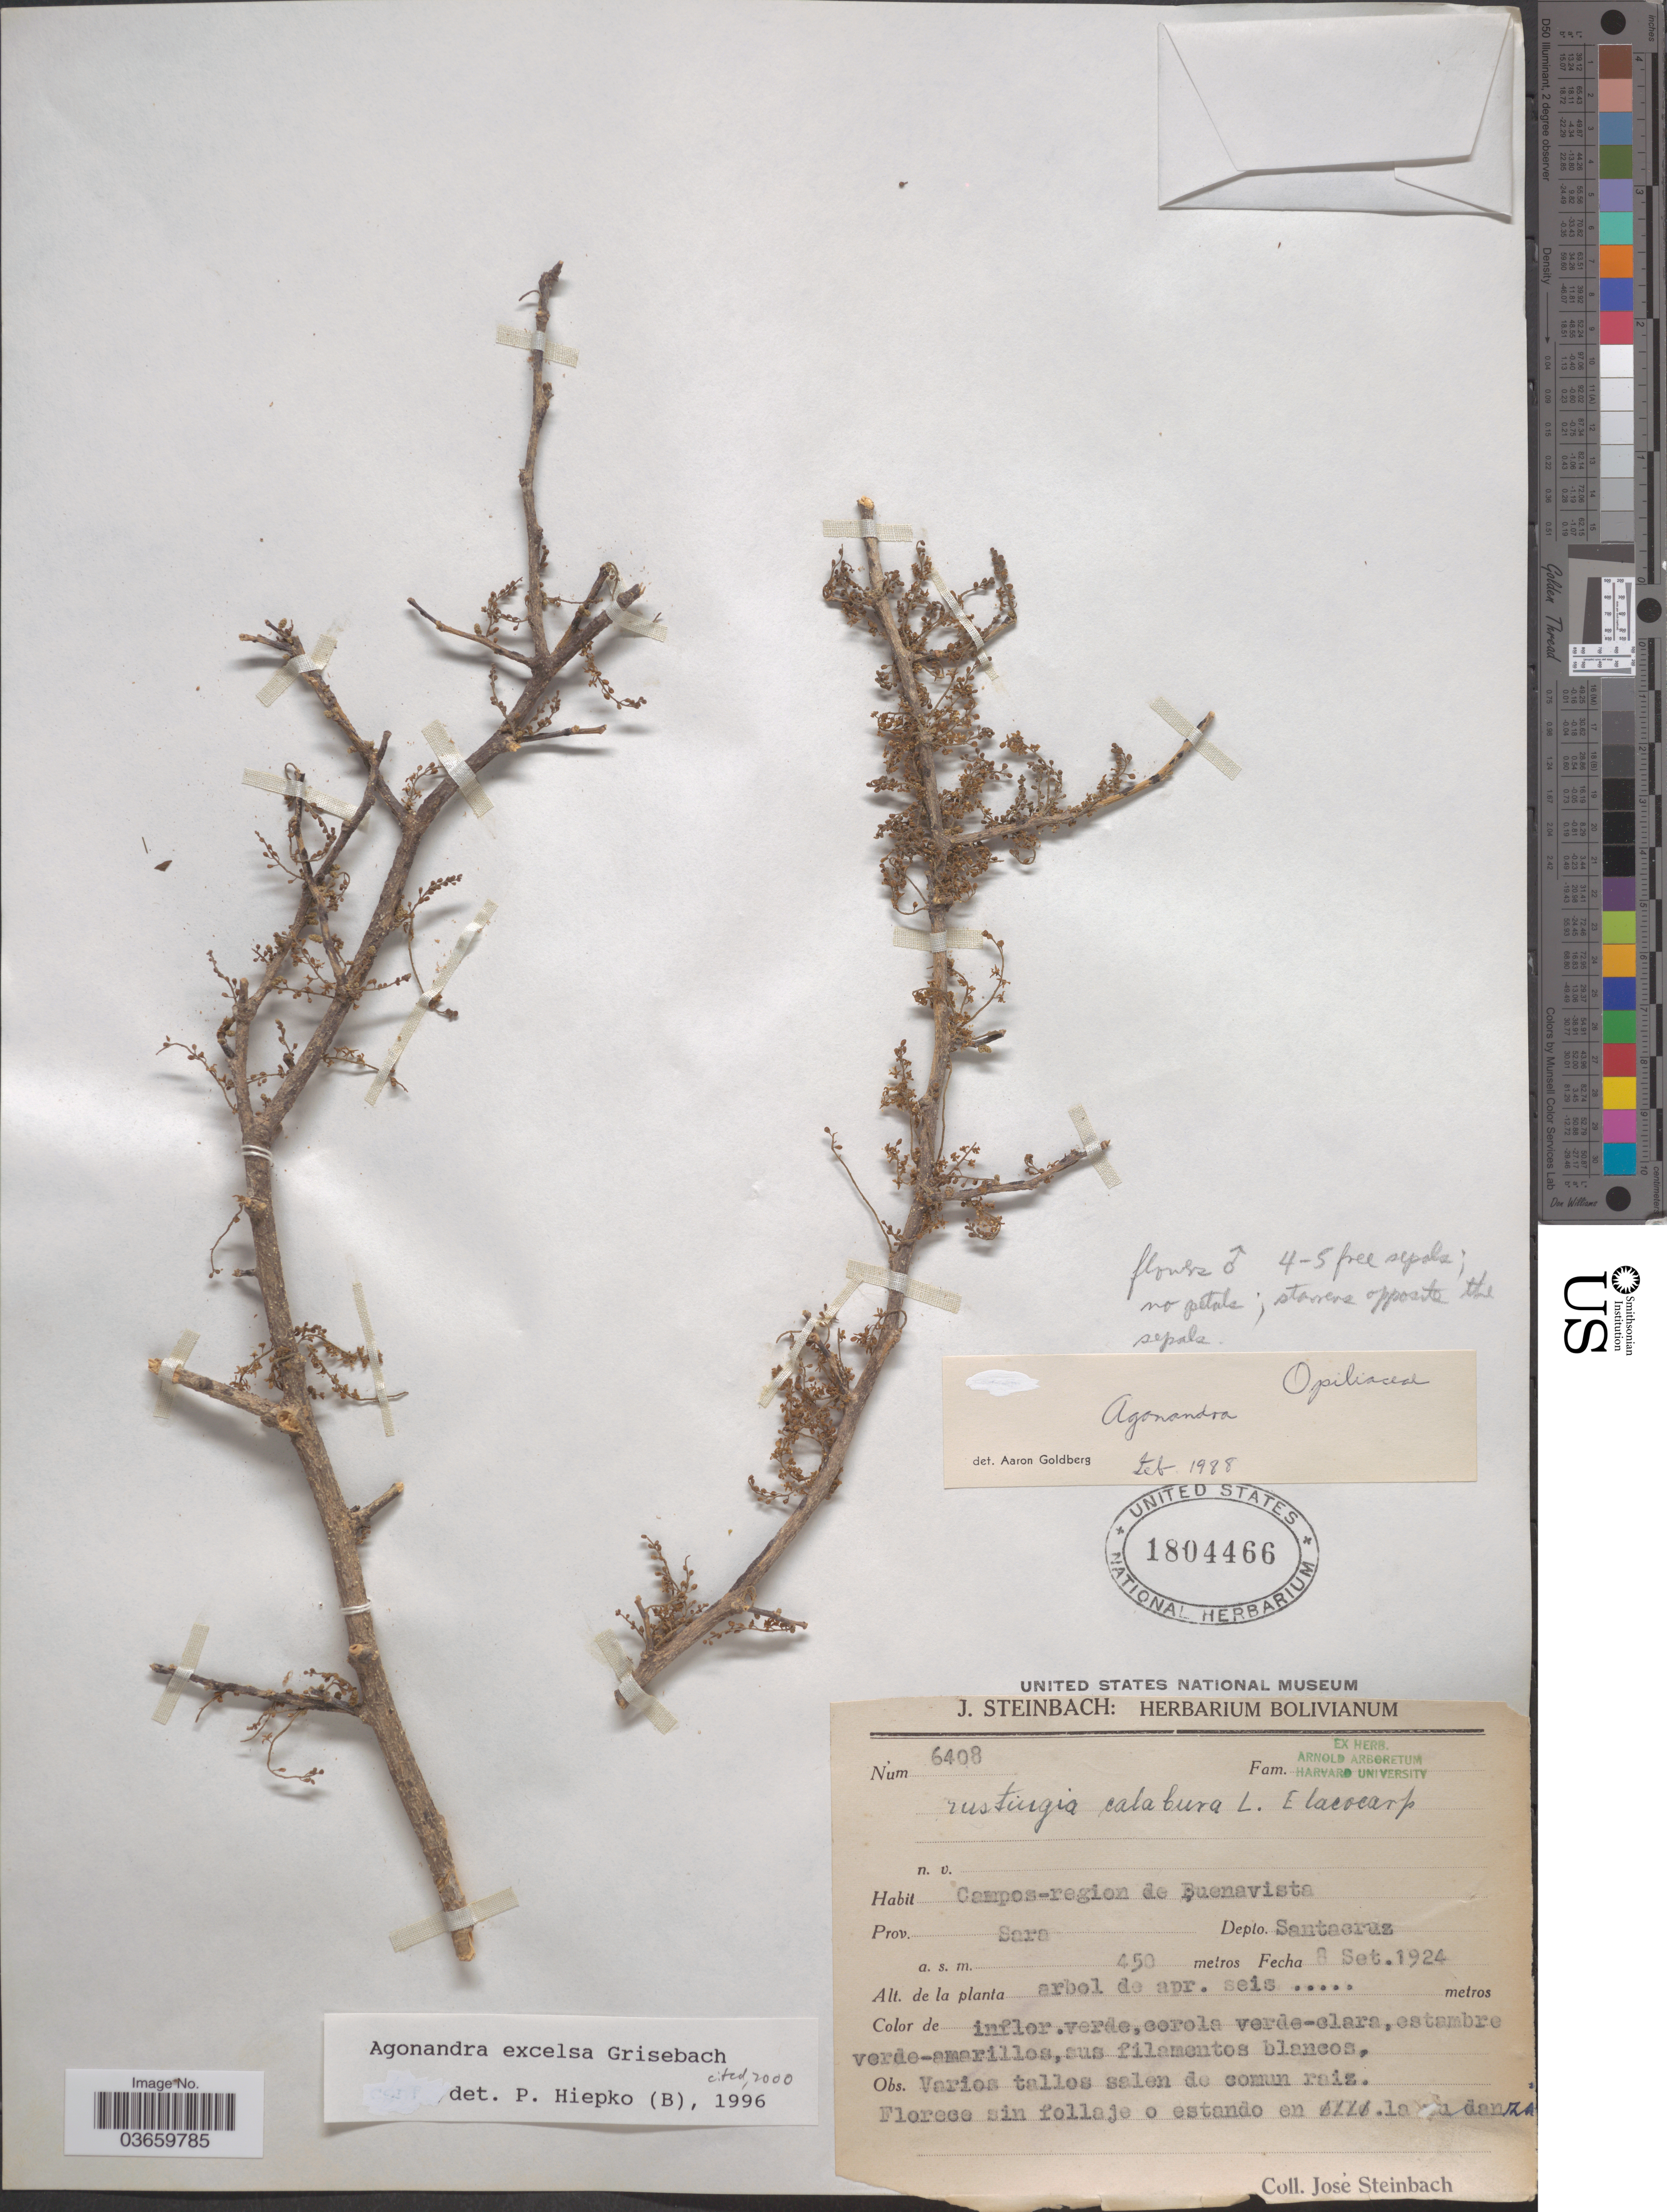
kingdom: Plantae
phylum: Tracheophyta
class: Magnoliopsida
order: Santalales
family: Opiliaceae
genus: Agonandra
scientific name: Agonandra excelsa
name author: Griseb.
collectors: J. Steinbach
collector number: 6408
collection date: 1924-09-08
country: Bolivia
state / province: Santa Cruz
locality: Campos-region de Buenavista. Prov. Sara. Depto. Santacruz.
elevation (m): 450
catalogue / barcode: US 1804466